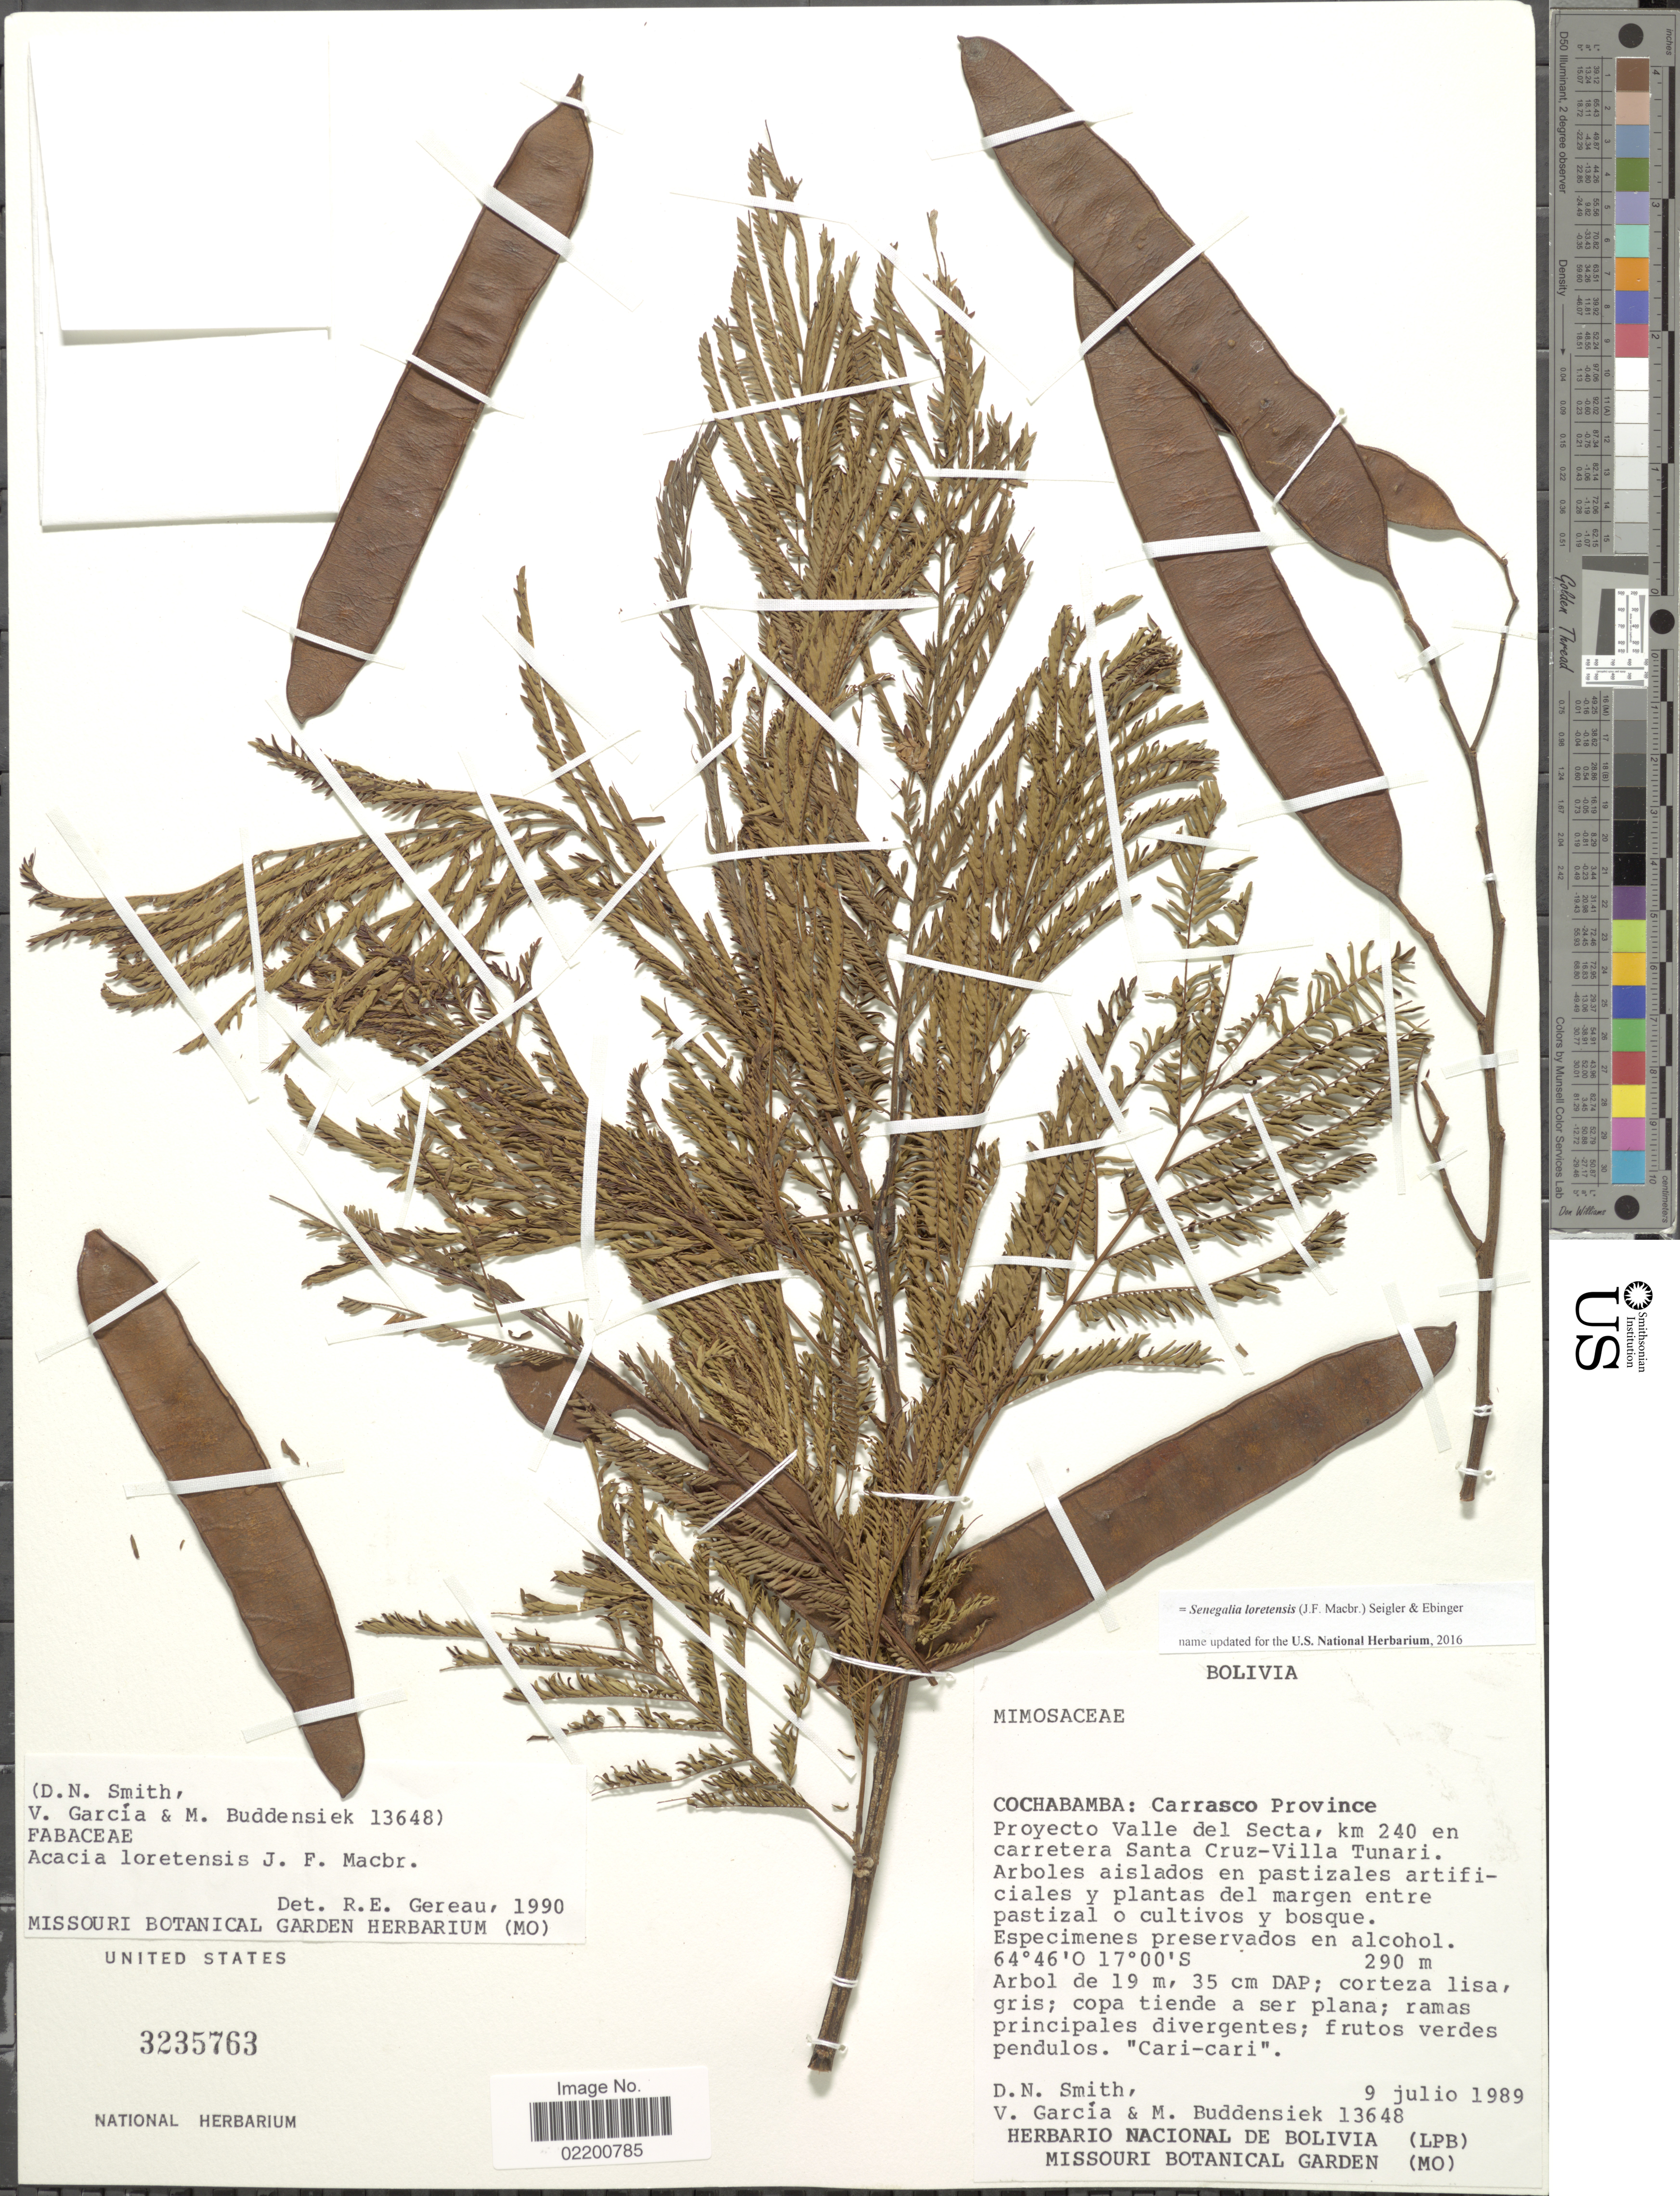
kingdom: Plantae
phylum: Tracheophyta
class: Magnoliopsida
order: Fabales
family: Fabaceae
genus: Senegalia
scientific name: Senegalia loretensis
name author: (J.F. Macbr.) Seigler & Ebinger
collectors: D. Smith, V. Garcia & M. Buddensiek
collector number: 13648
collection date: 1989-07-09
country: Bolivia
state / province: Cochabamba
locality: Carrasco Province, Proyecto Valle de Secta, km 240 en carretera Santa Cruz-Villa Tunari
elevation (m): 290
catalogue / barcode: US 3235763